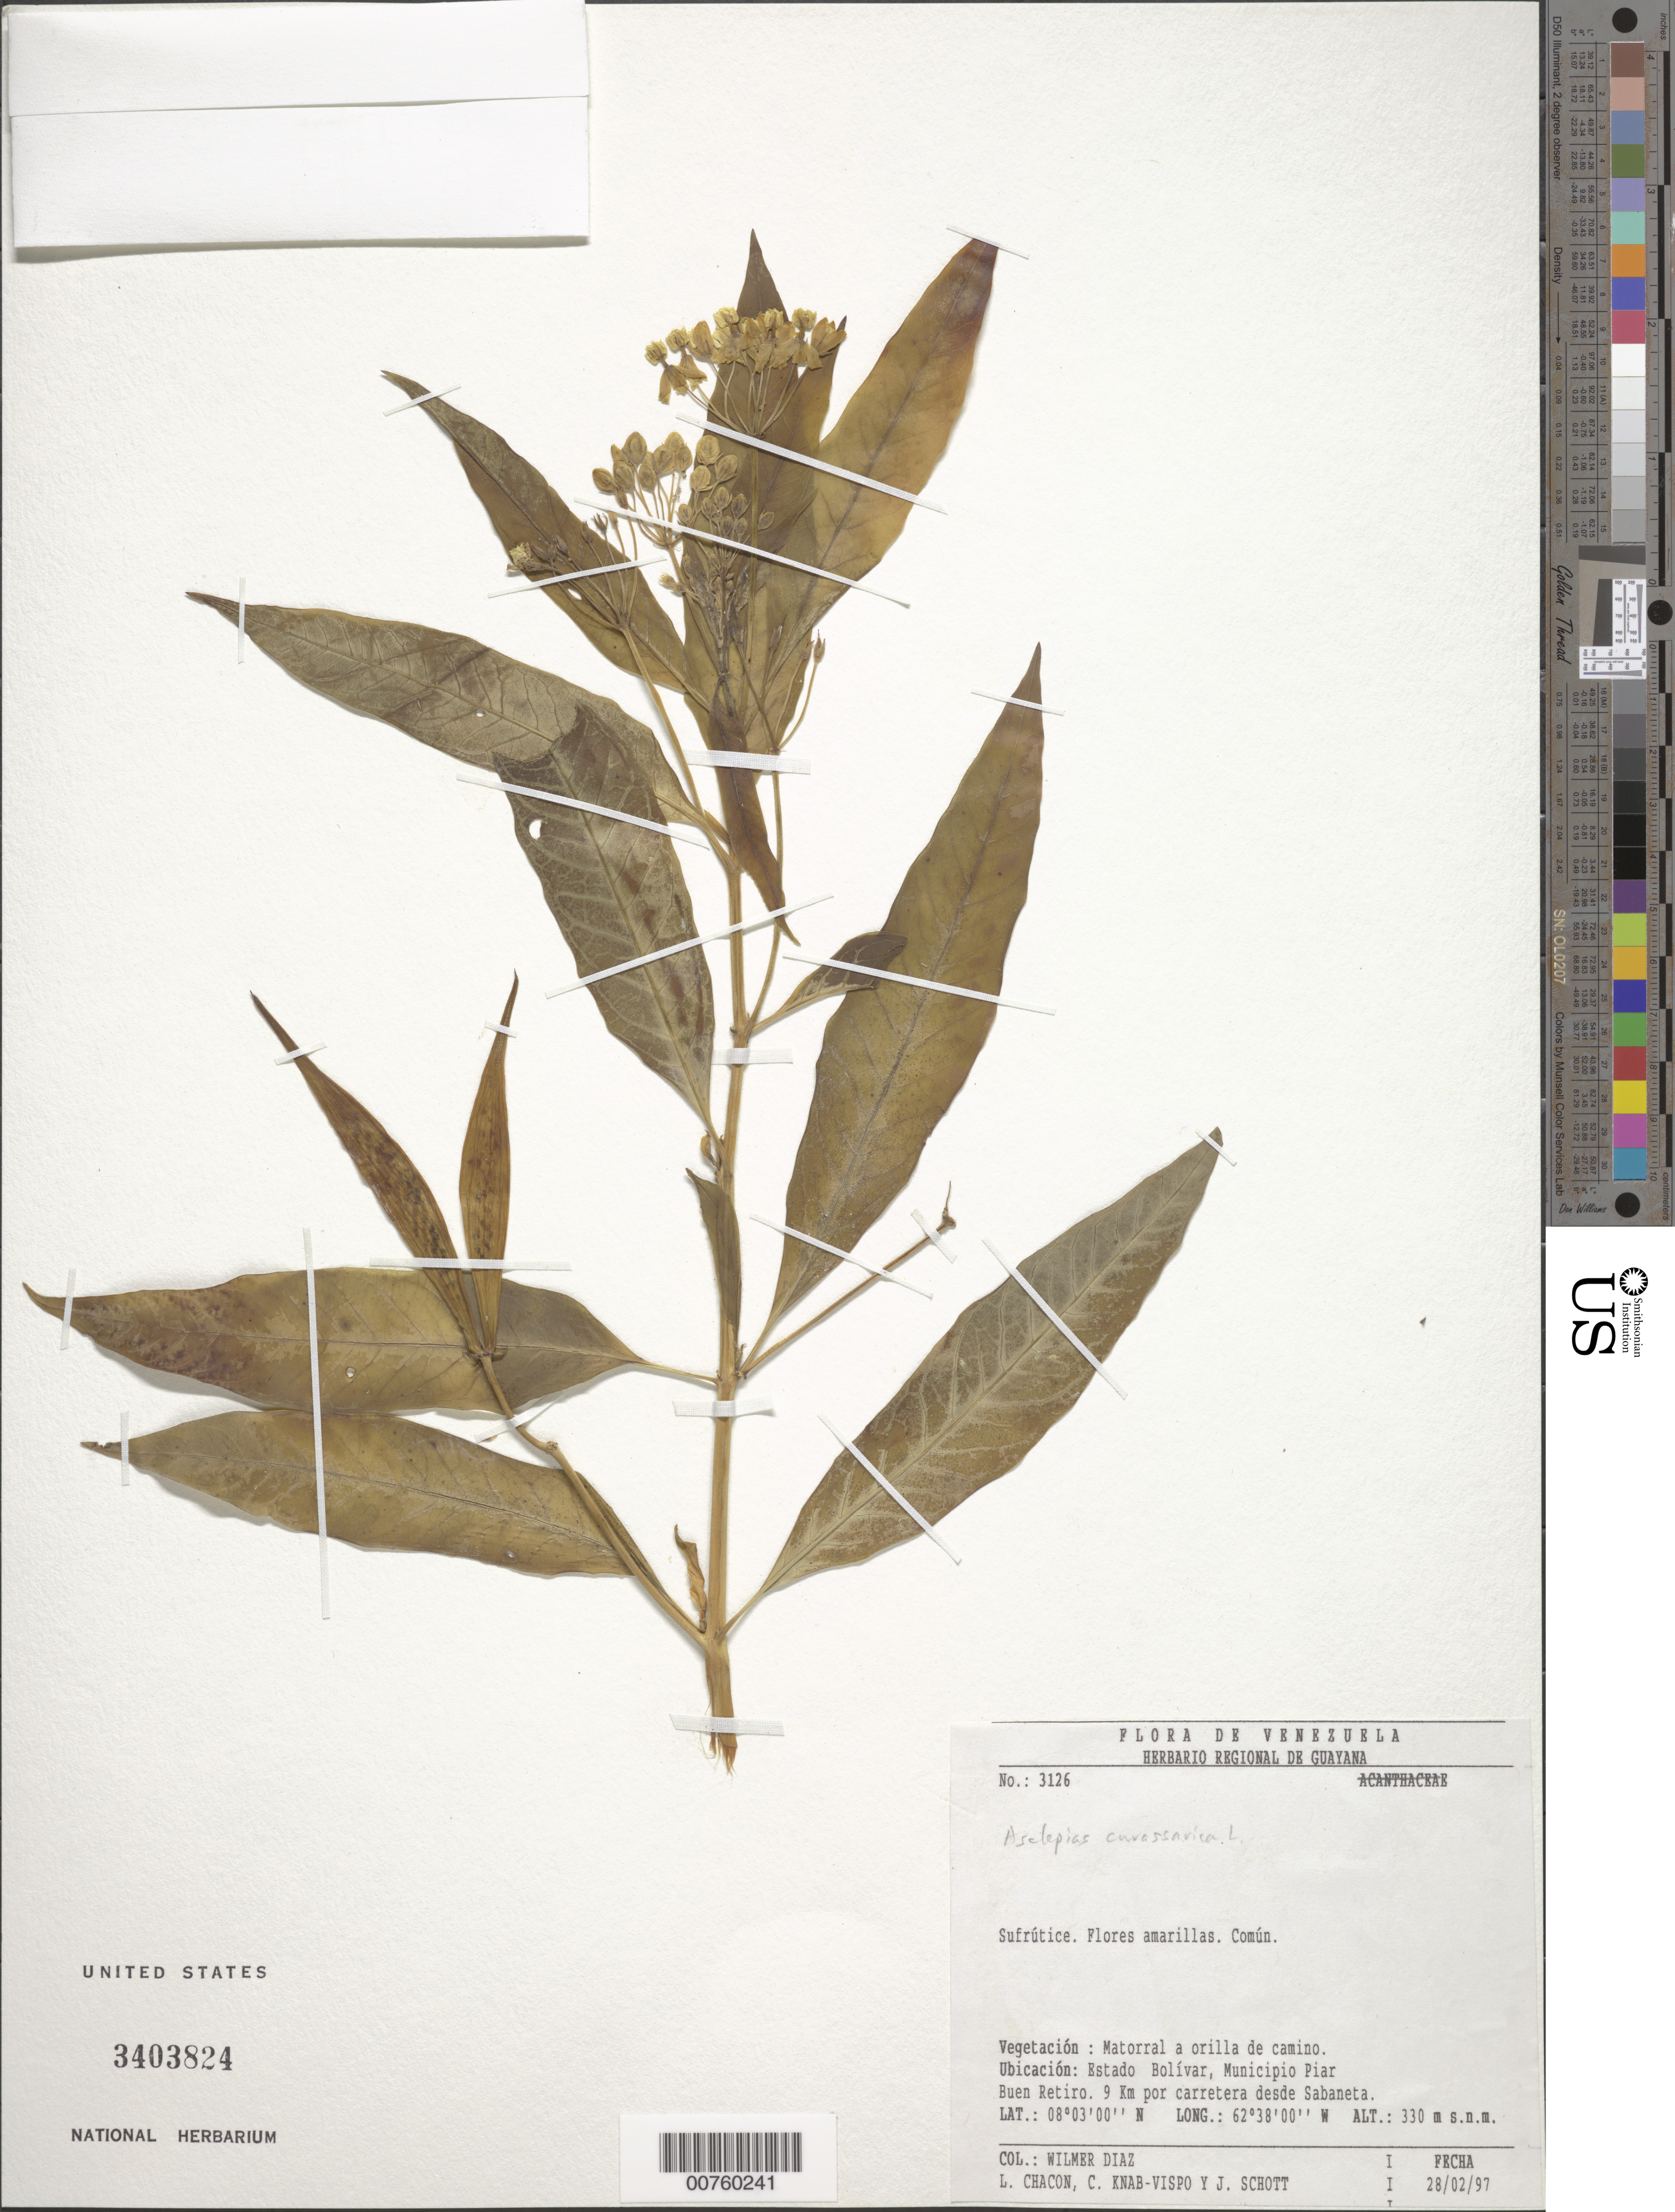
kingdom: Plantae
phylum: Tracheophyta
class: Magnoliopsida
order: Gentianales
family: Apocynaceae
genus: Asclepias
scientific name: Asclepias sp.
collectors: W. Díaz P., L. Chacon, C. Knab-Vispo & J. Schott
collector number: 3126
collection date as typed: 28-Feb-97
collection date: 1997-02-28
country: Venezuela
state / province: Bolívar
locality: Mun. Piar, Buen Retiro, 9 km por carretera desde Sabaneta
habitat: Matorral a orilla de camino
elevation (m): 330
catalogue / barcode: US 3403824